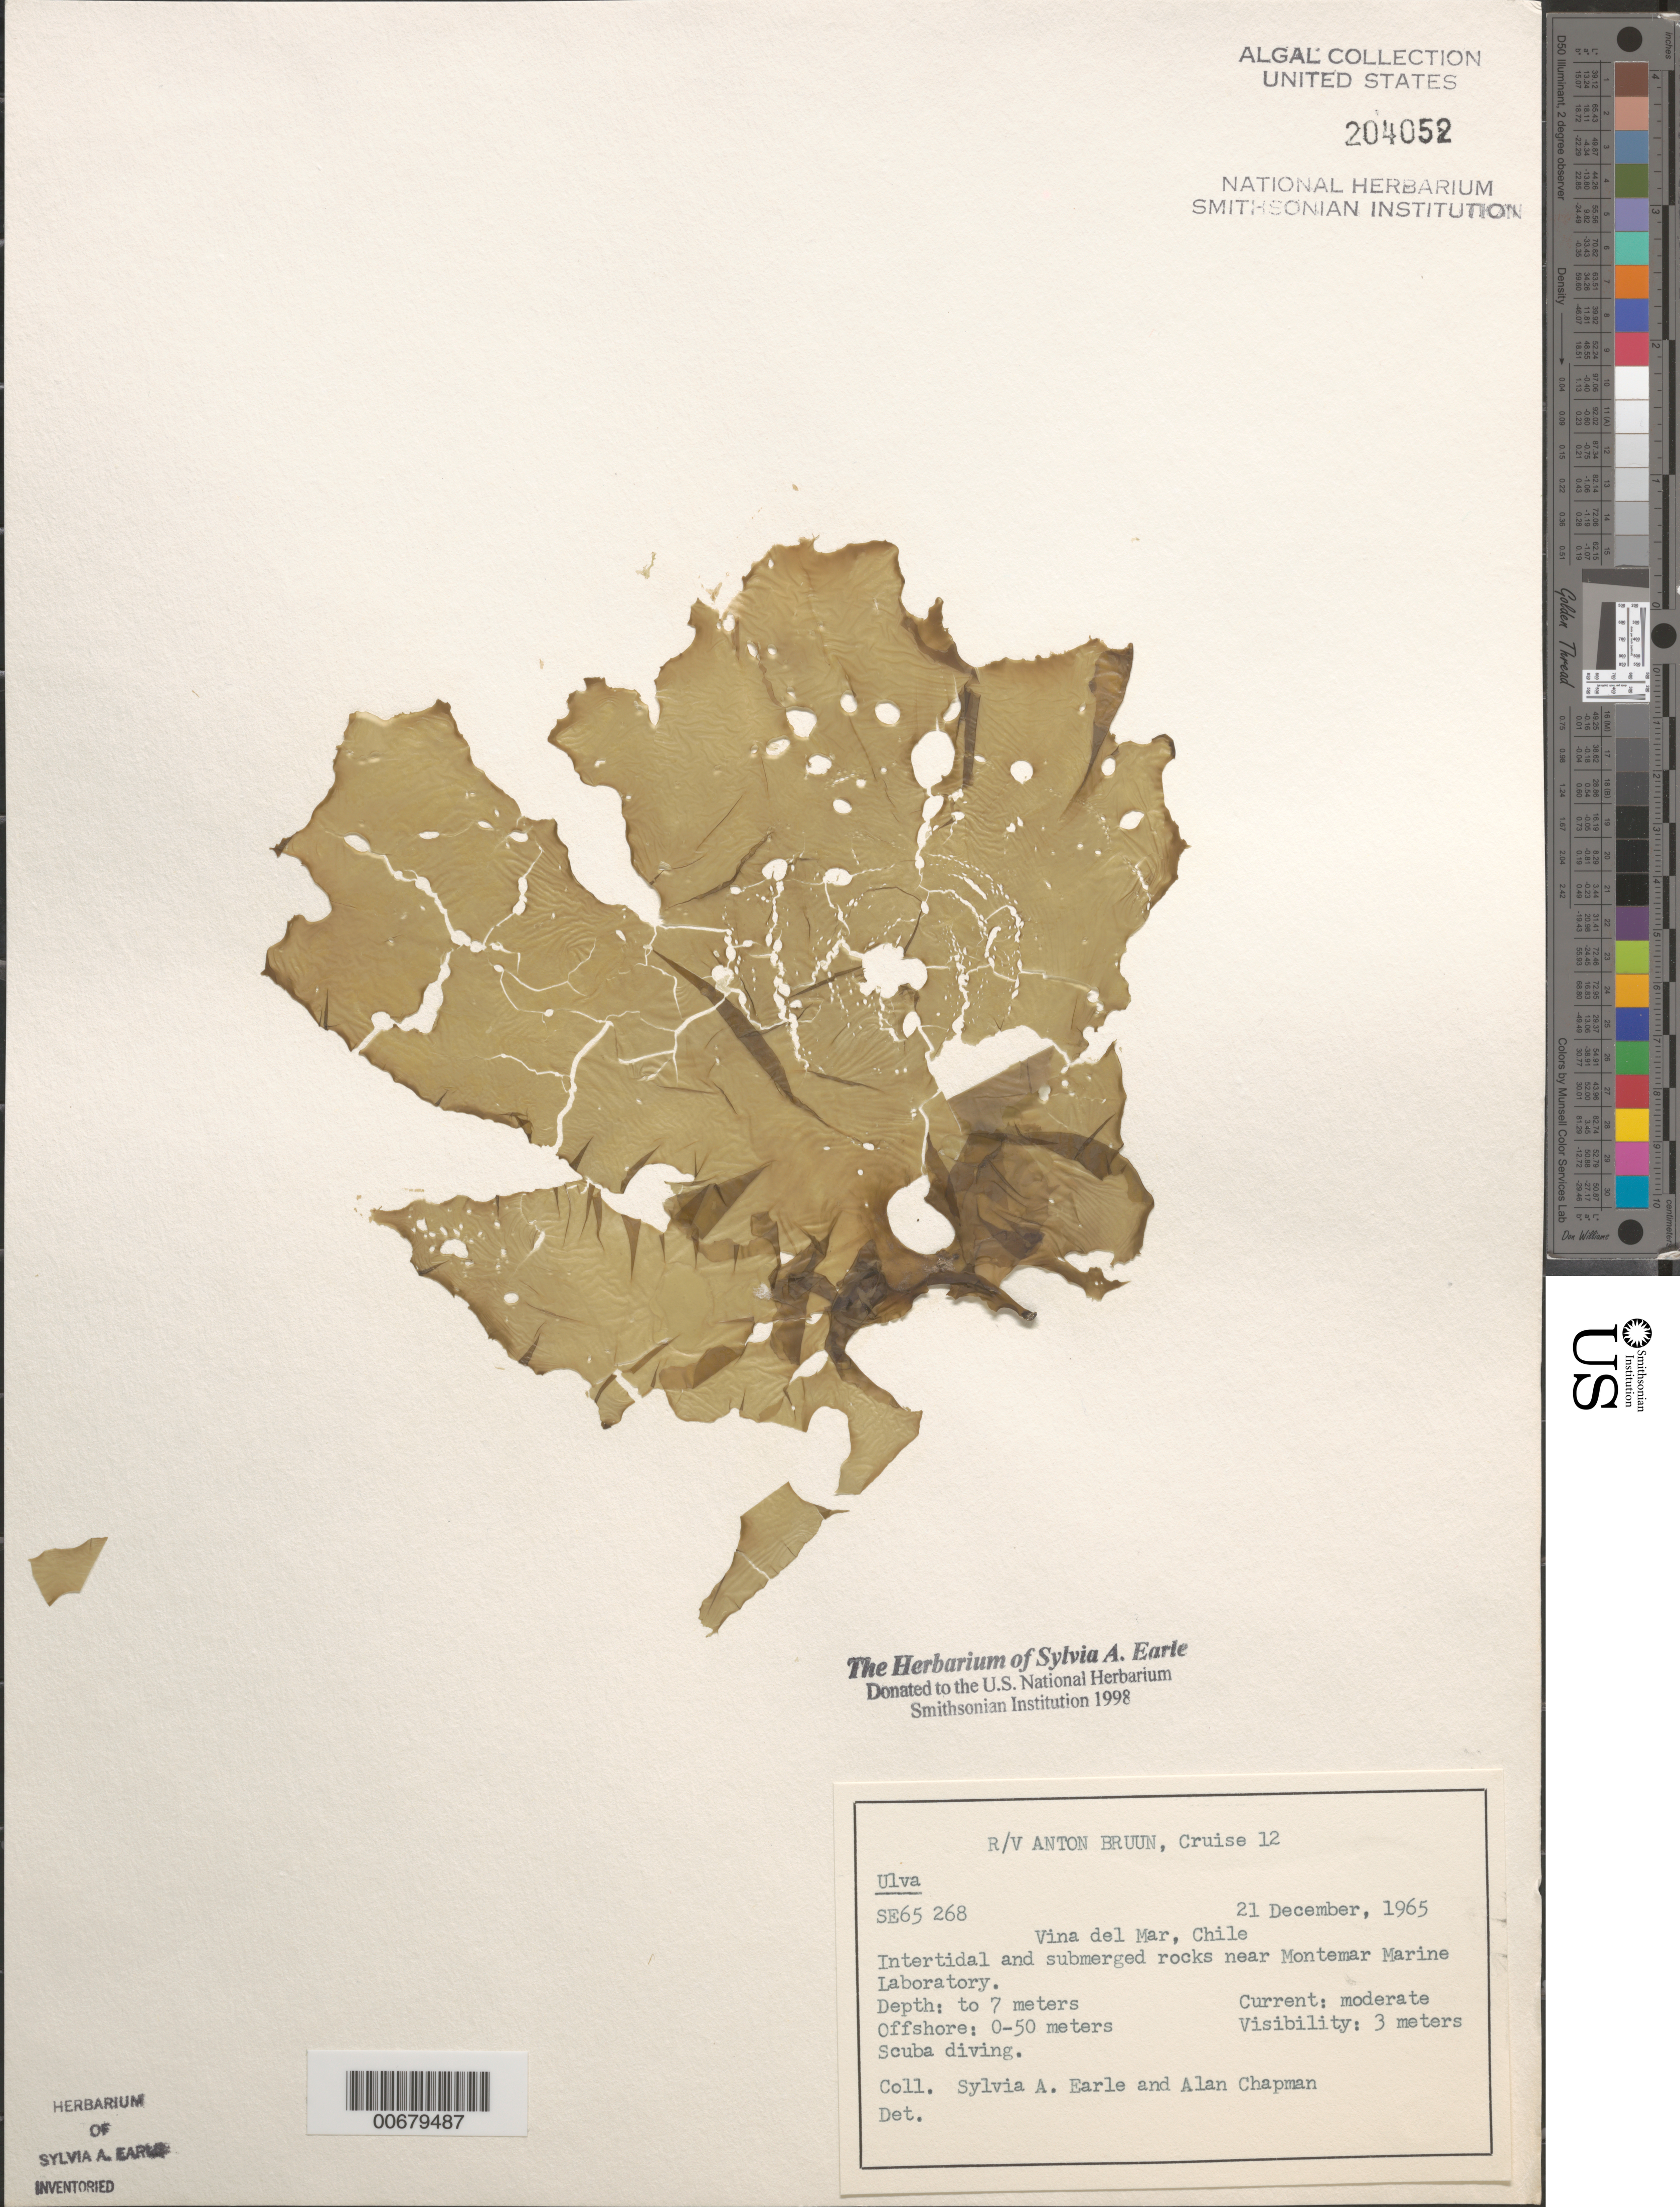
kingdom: Plantae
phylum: Chlorophyta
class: Ulvophyceae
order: Ulvales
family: Ulvaceae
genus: Ulva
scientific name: Ulva sp.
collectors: S. A. Earle & A. Chapman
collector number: SE 65268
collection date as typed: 21 Dec 1965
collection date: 1965-12-21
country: Chile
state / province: Valparaíso (V)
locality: Vina del Mar, near Montemar Marine Laboratory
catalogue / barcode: US 204052